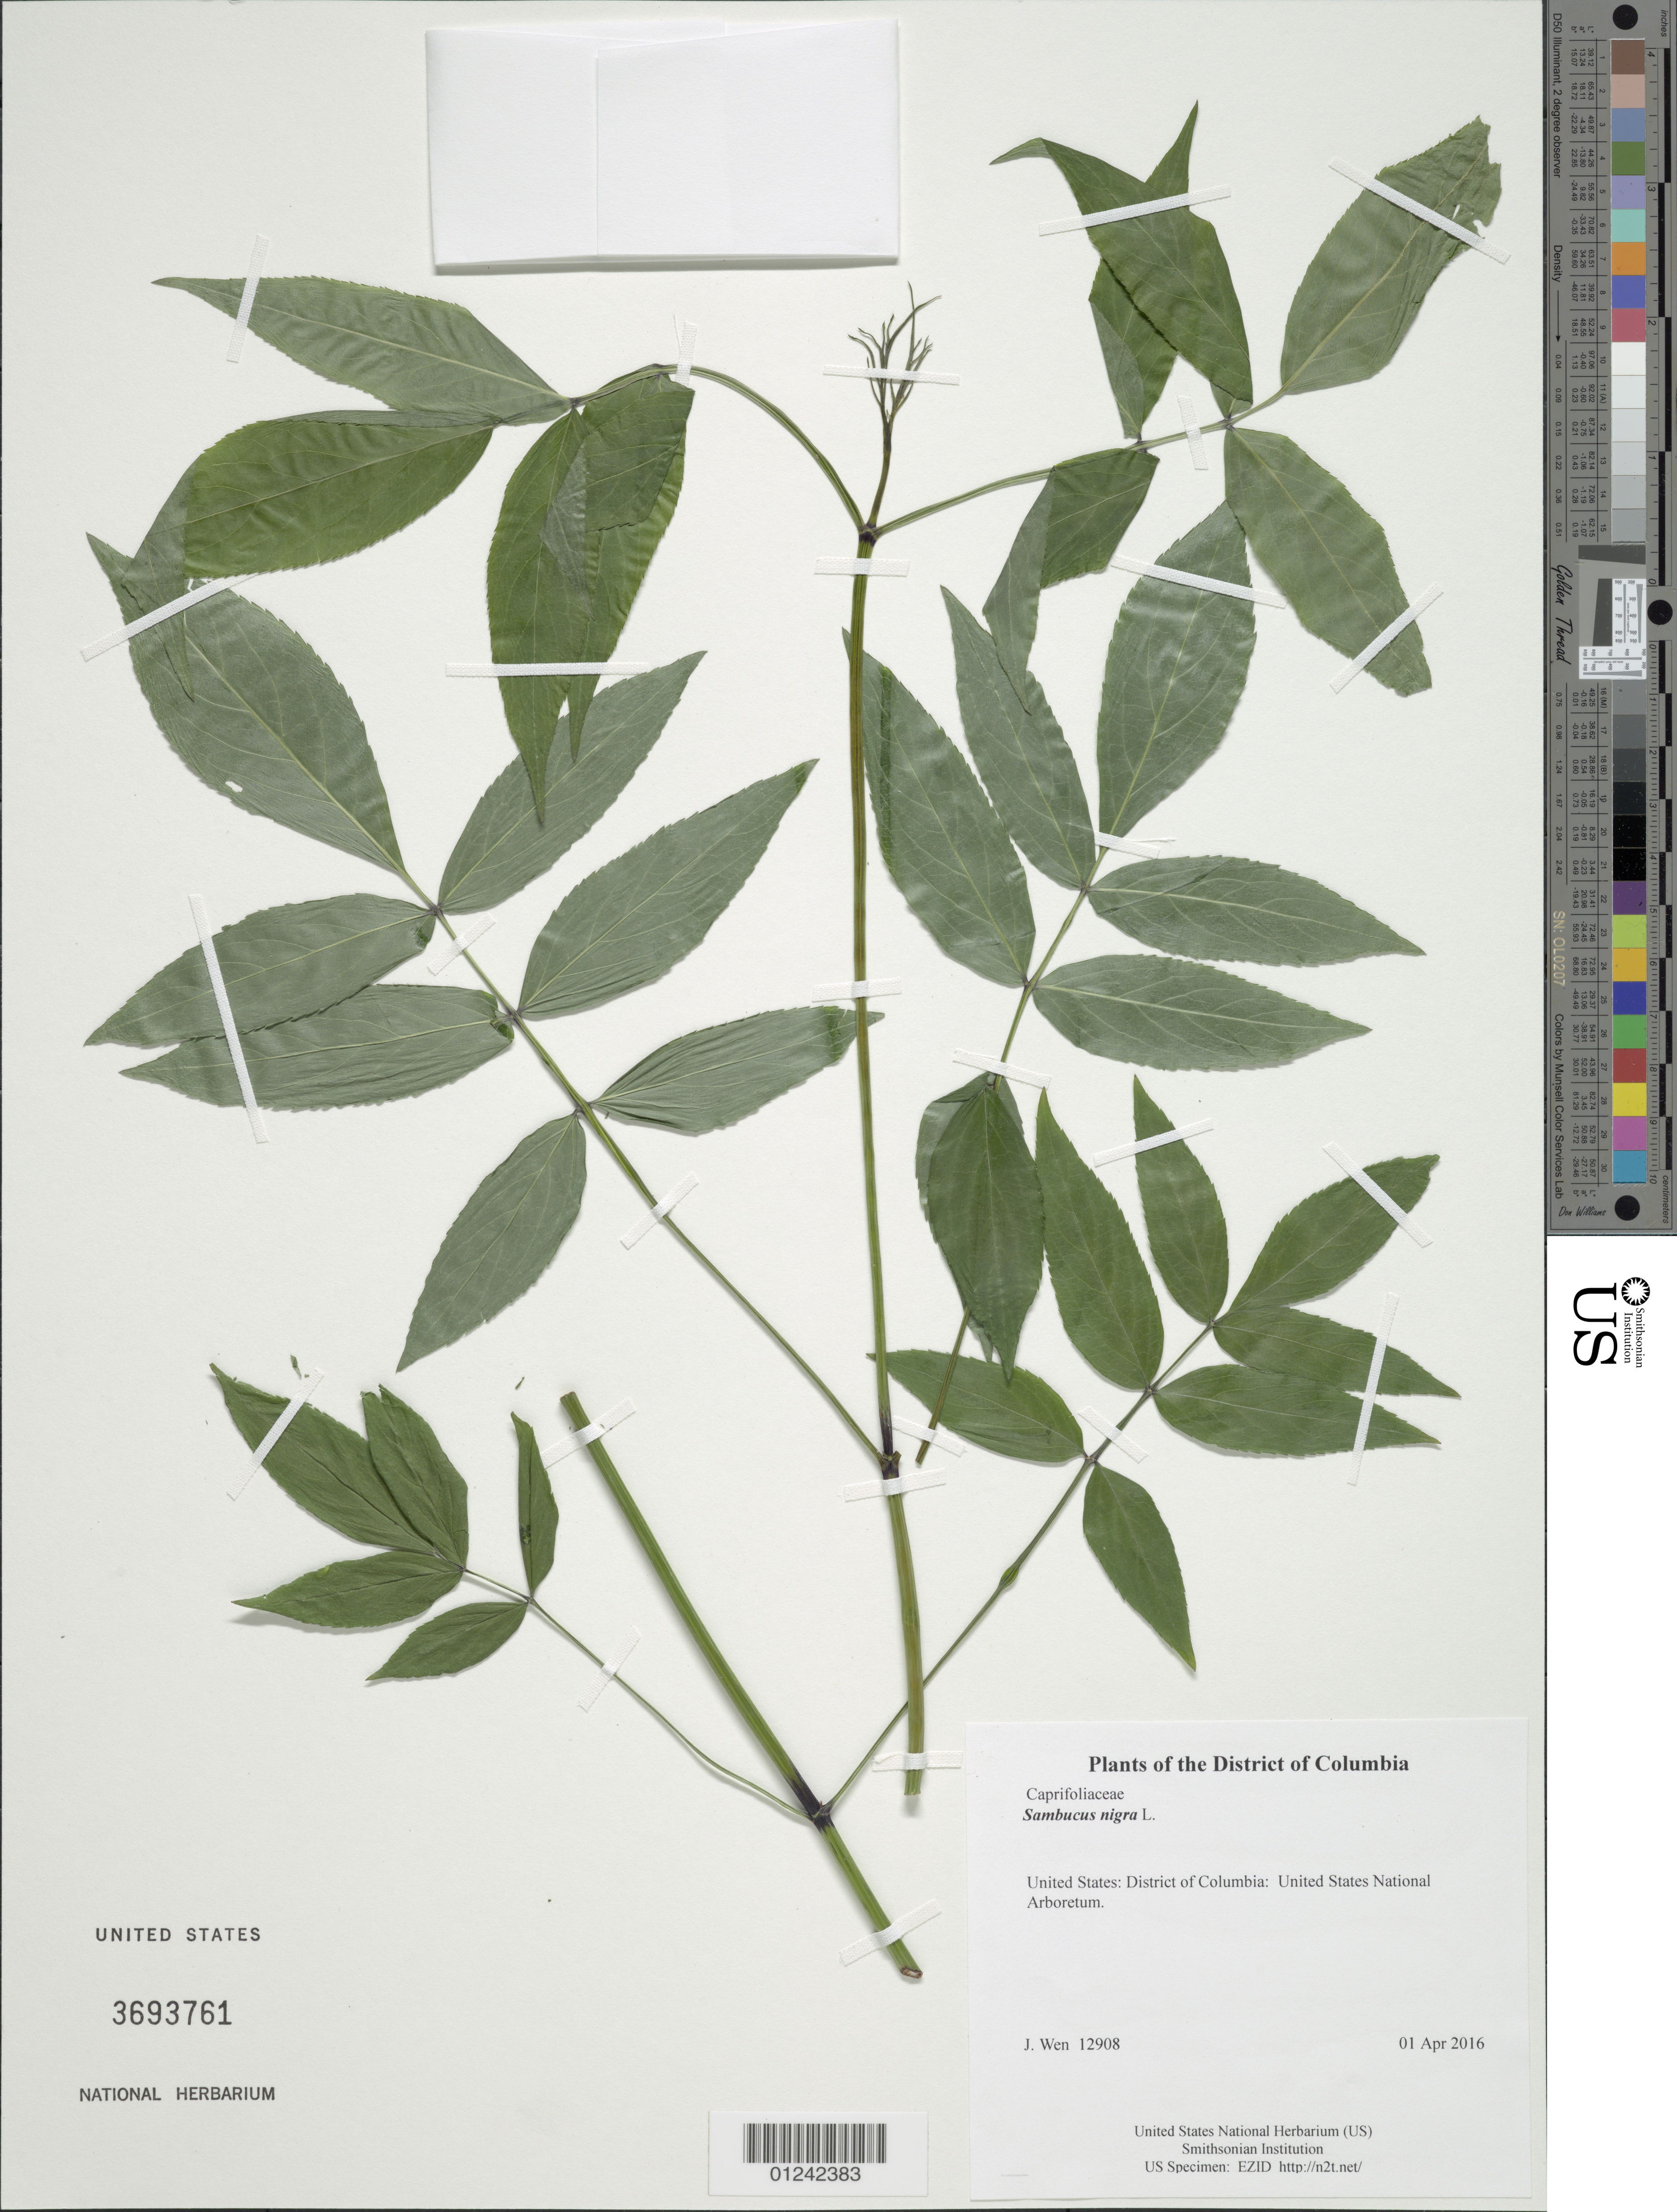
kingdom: Plantae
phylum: Tracheophyta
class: Magnoliopsida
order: Dipsacales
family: Viburnaceae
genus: Sambucus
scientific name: Sambucus nigra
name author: L.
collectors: J. Wen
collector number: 12908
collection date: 2016-04-01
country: United States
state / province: District of Columbia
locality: United States National Arboretum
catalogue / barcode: US 3693761